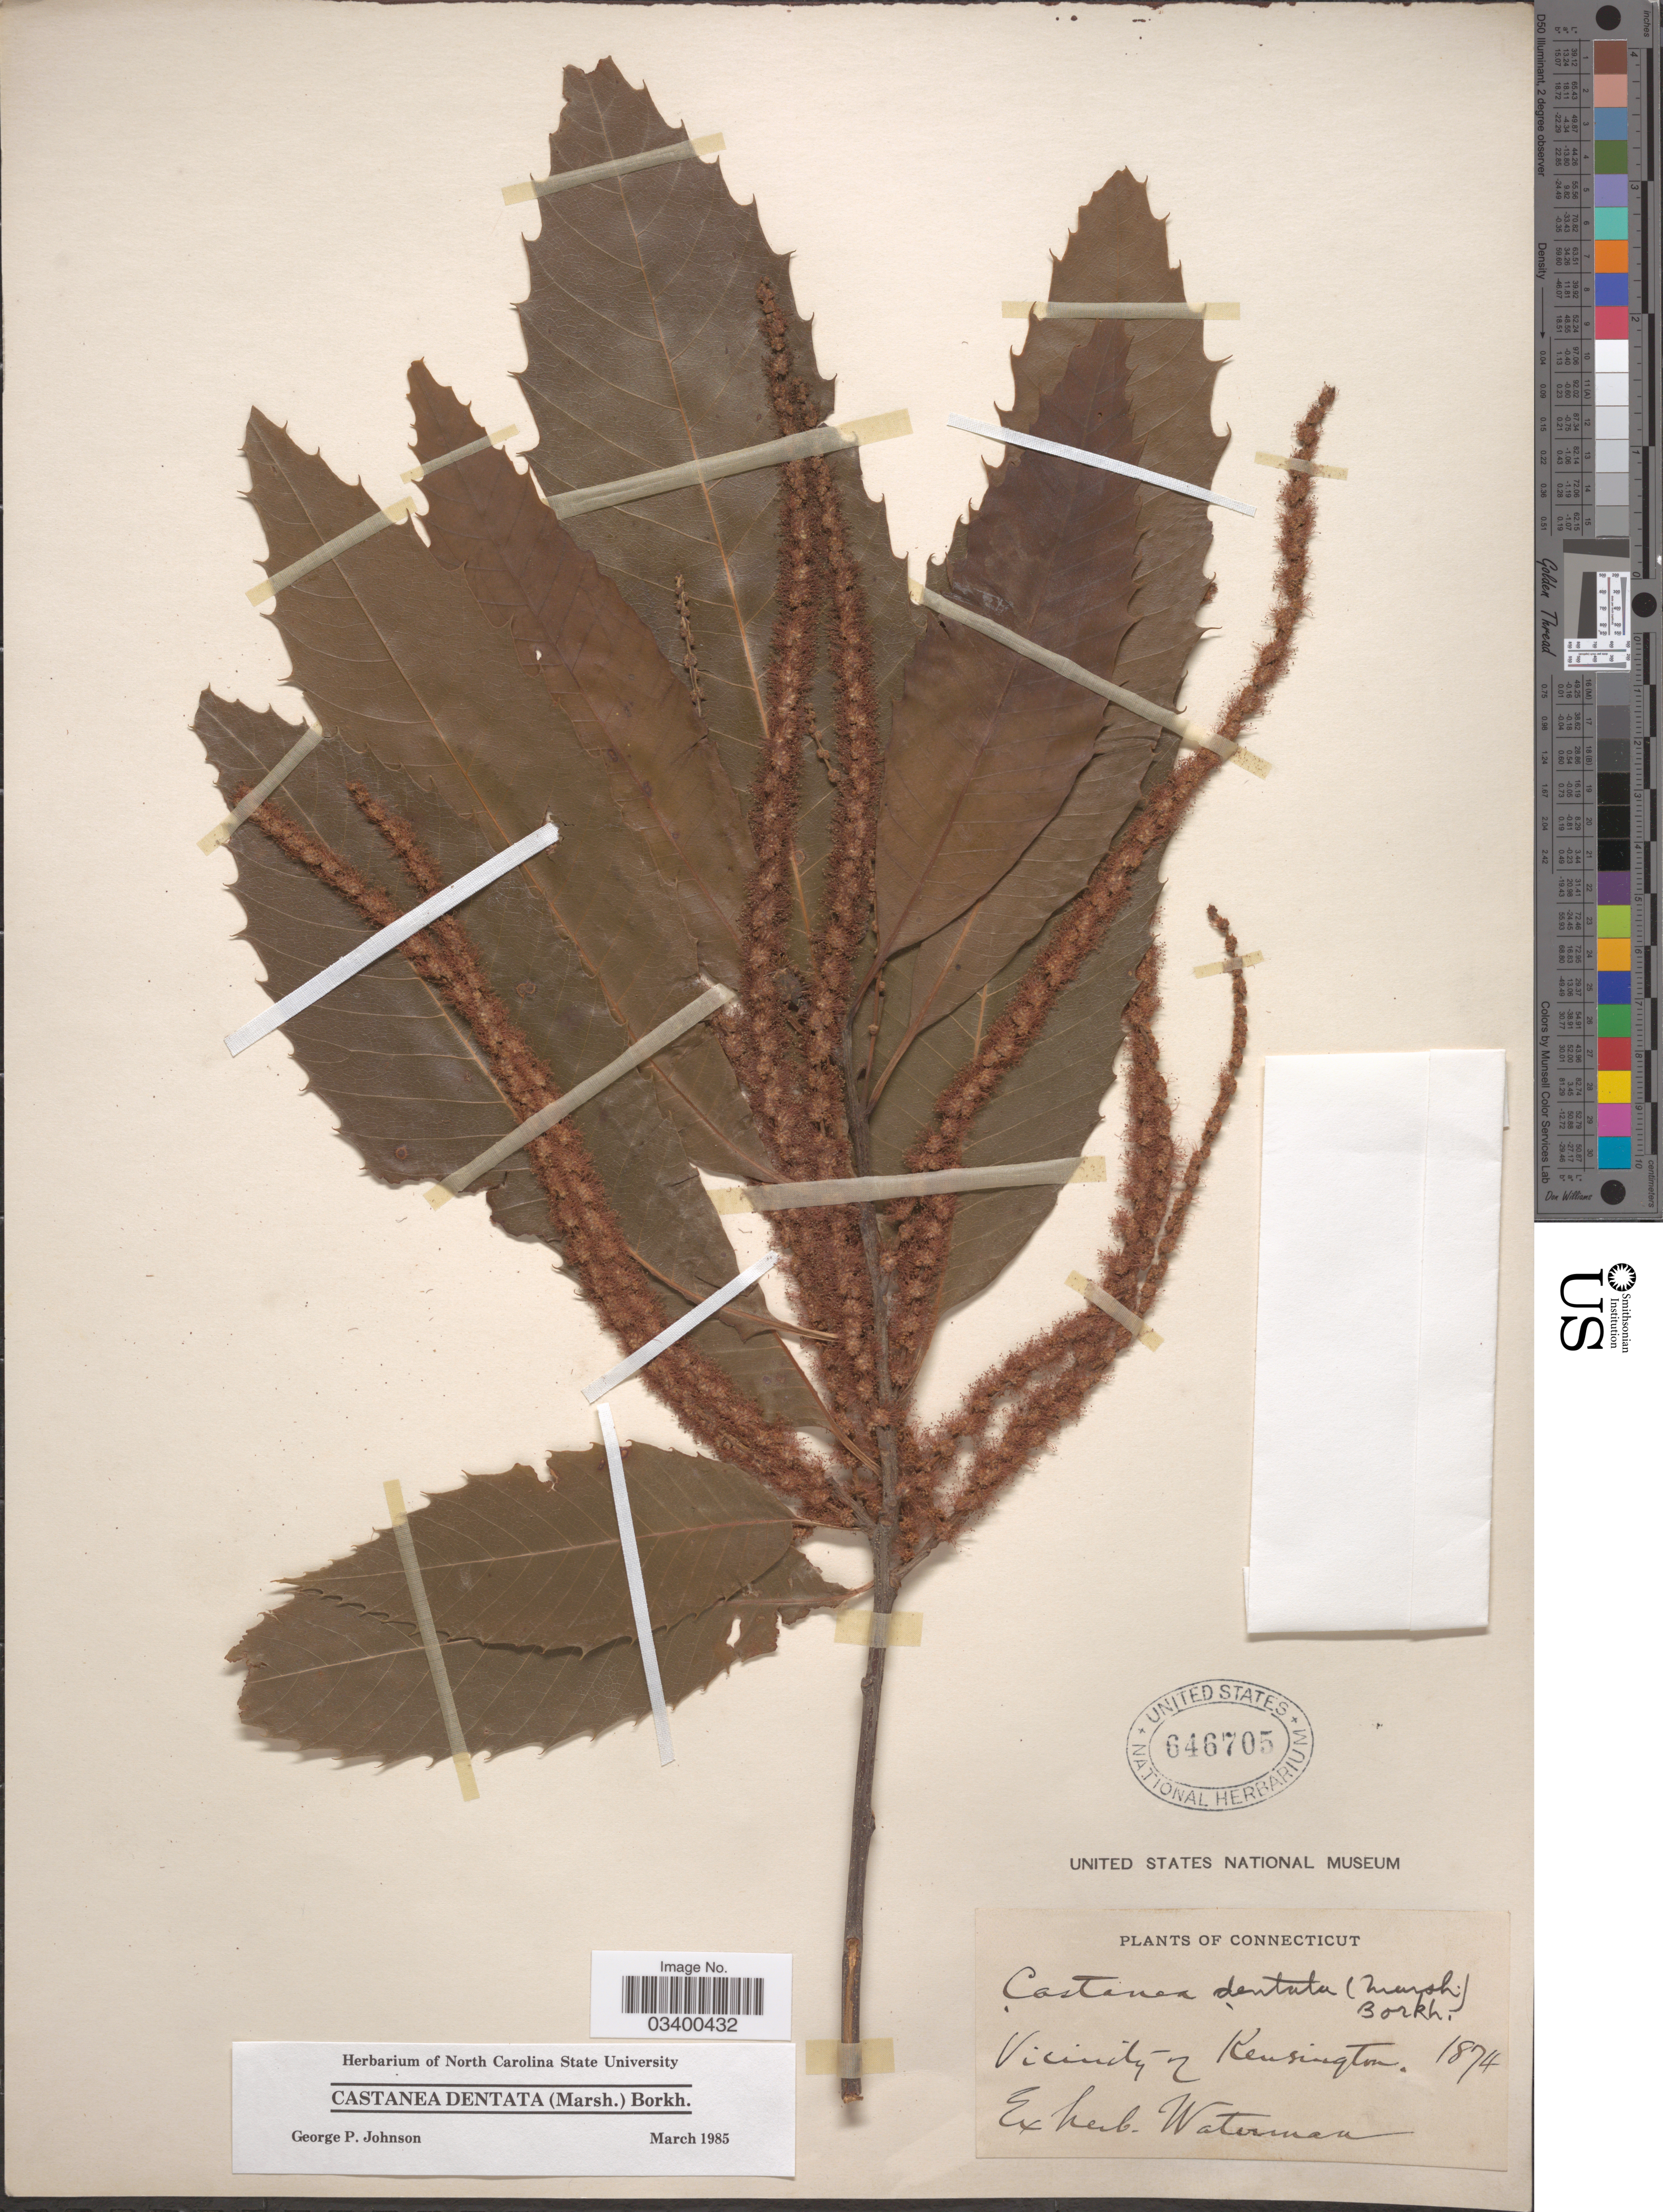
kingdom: Plantae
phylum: Tracheophyta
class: Magnoliopsida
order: Fagales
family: Fagaceae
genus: Castanea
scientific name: Castanea dentata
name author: (Marshall) Borkh.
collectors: Ex herb Waterman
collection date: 1874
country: United States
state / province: Connecticut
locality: Vicinity of Kensington.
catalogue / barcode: US 646705